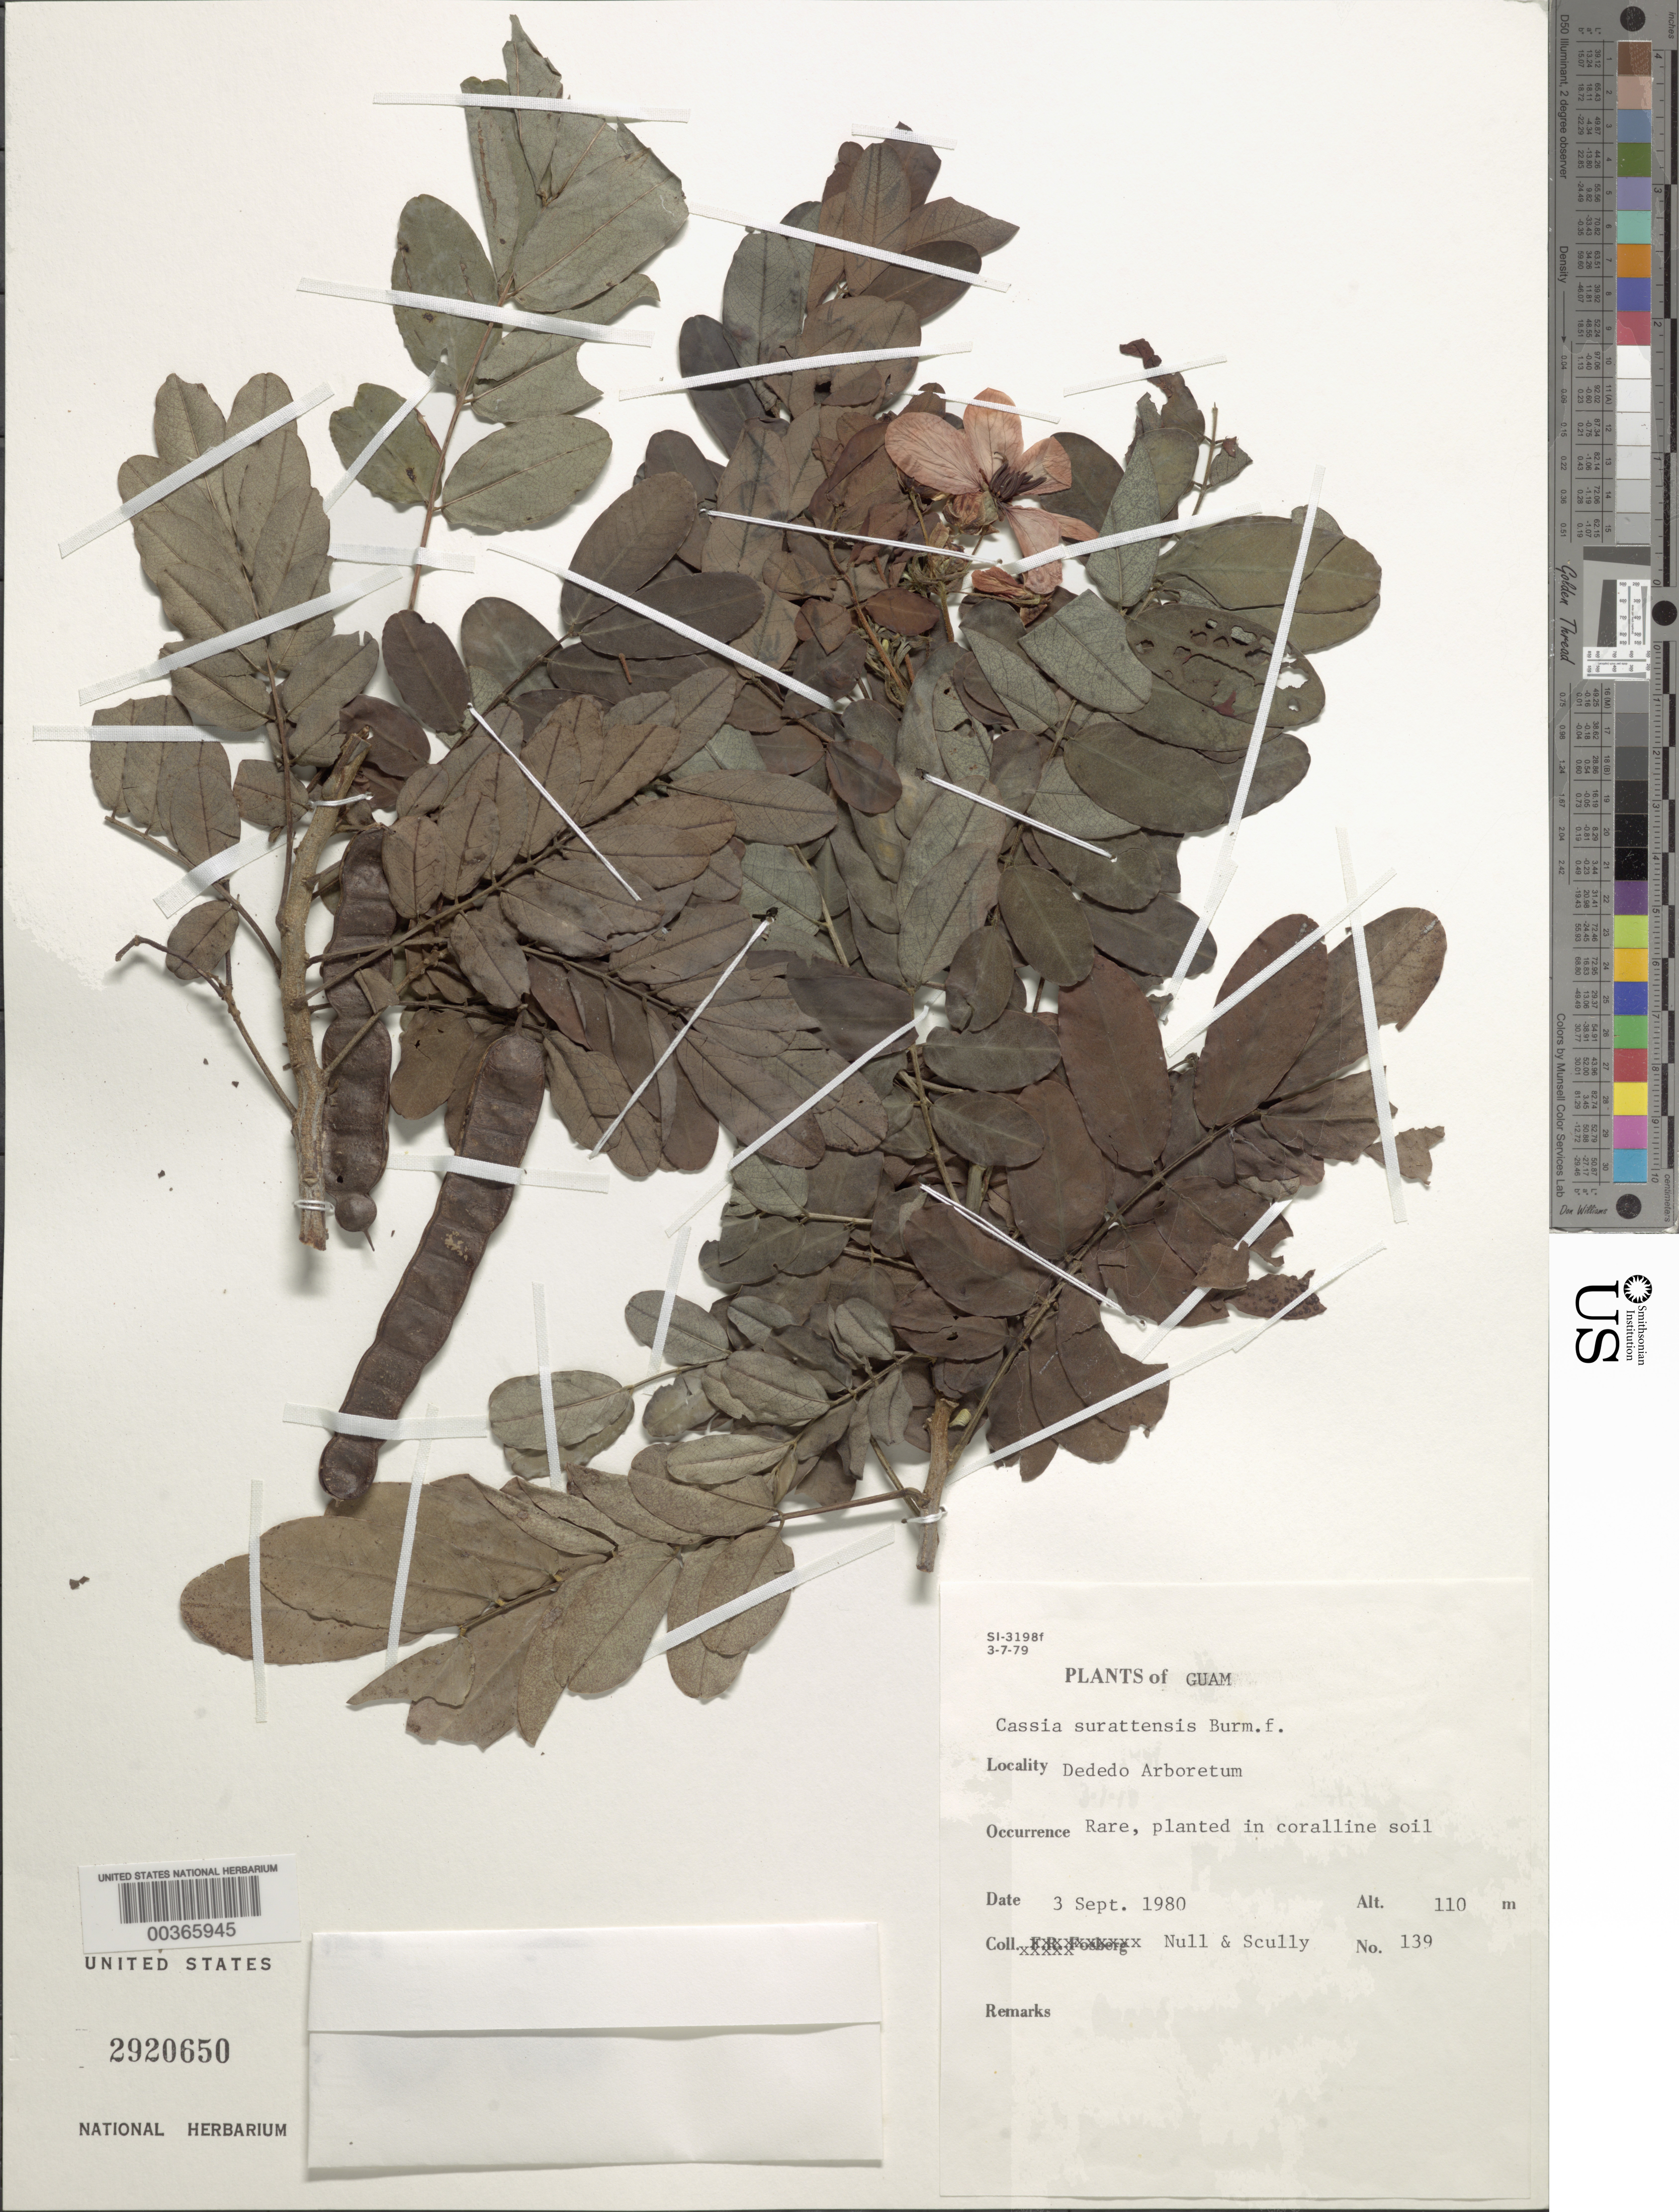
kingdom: Plantae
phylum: Tracheophyta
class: Magnoliopsida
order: Fabales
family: Fabaceae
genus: Senna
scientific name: Senna surattensis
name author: (Burm. f.) H.S. Irwin & Barneby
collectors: -. Null & B. Scully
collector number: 139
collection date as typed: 03 Sep 1980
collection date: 1980-09-03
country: Guam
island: Guam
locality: Dededo arboretum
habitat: In coralline soil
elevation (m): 110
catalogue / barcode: US 2920650